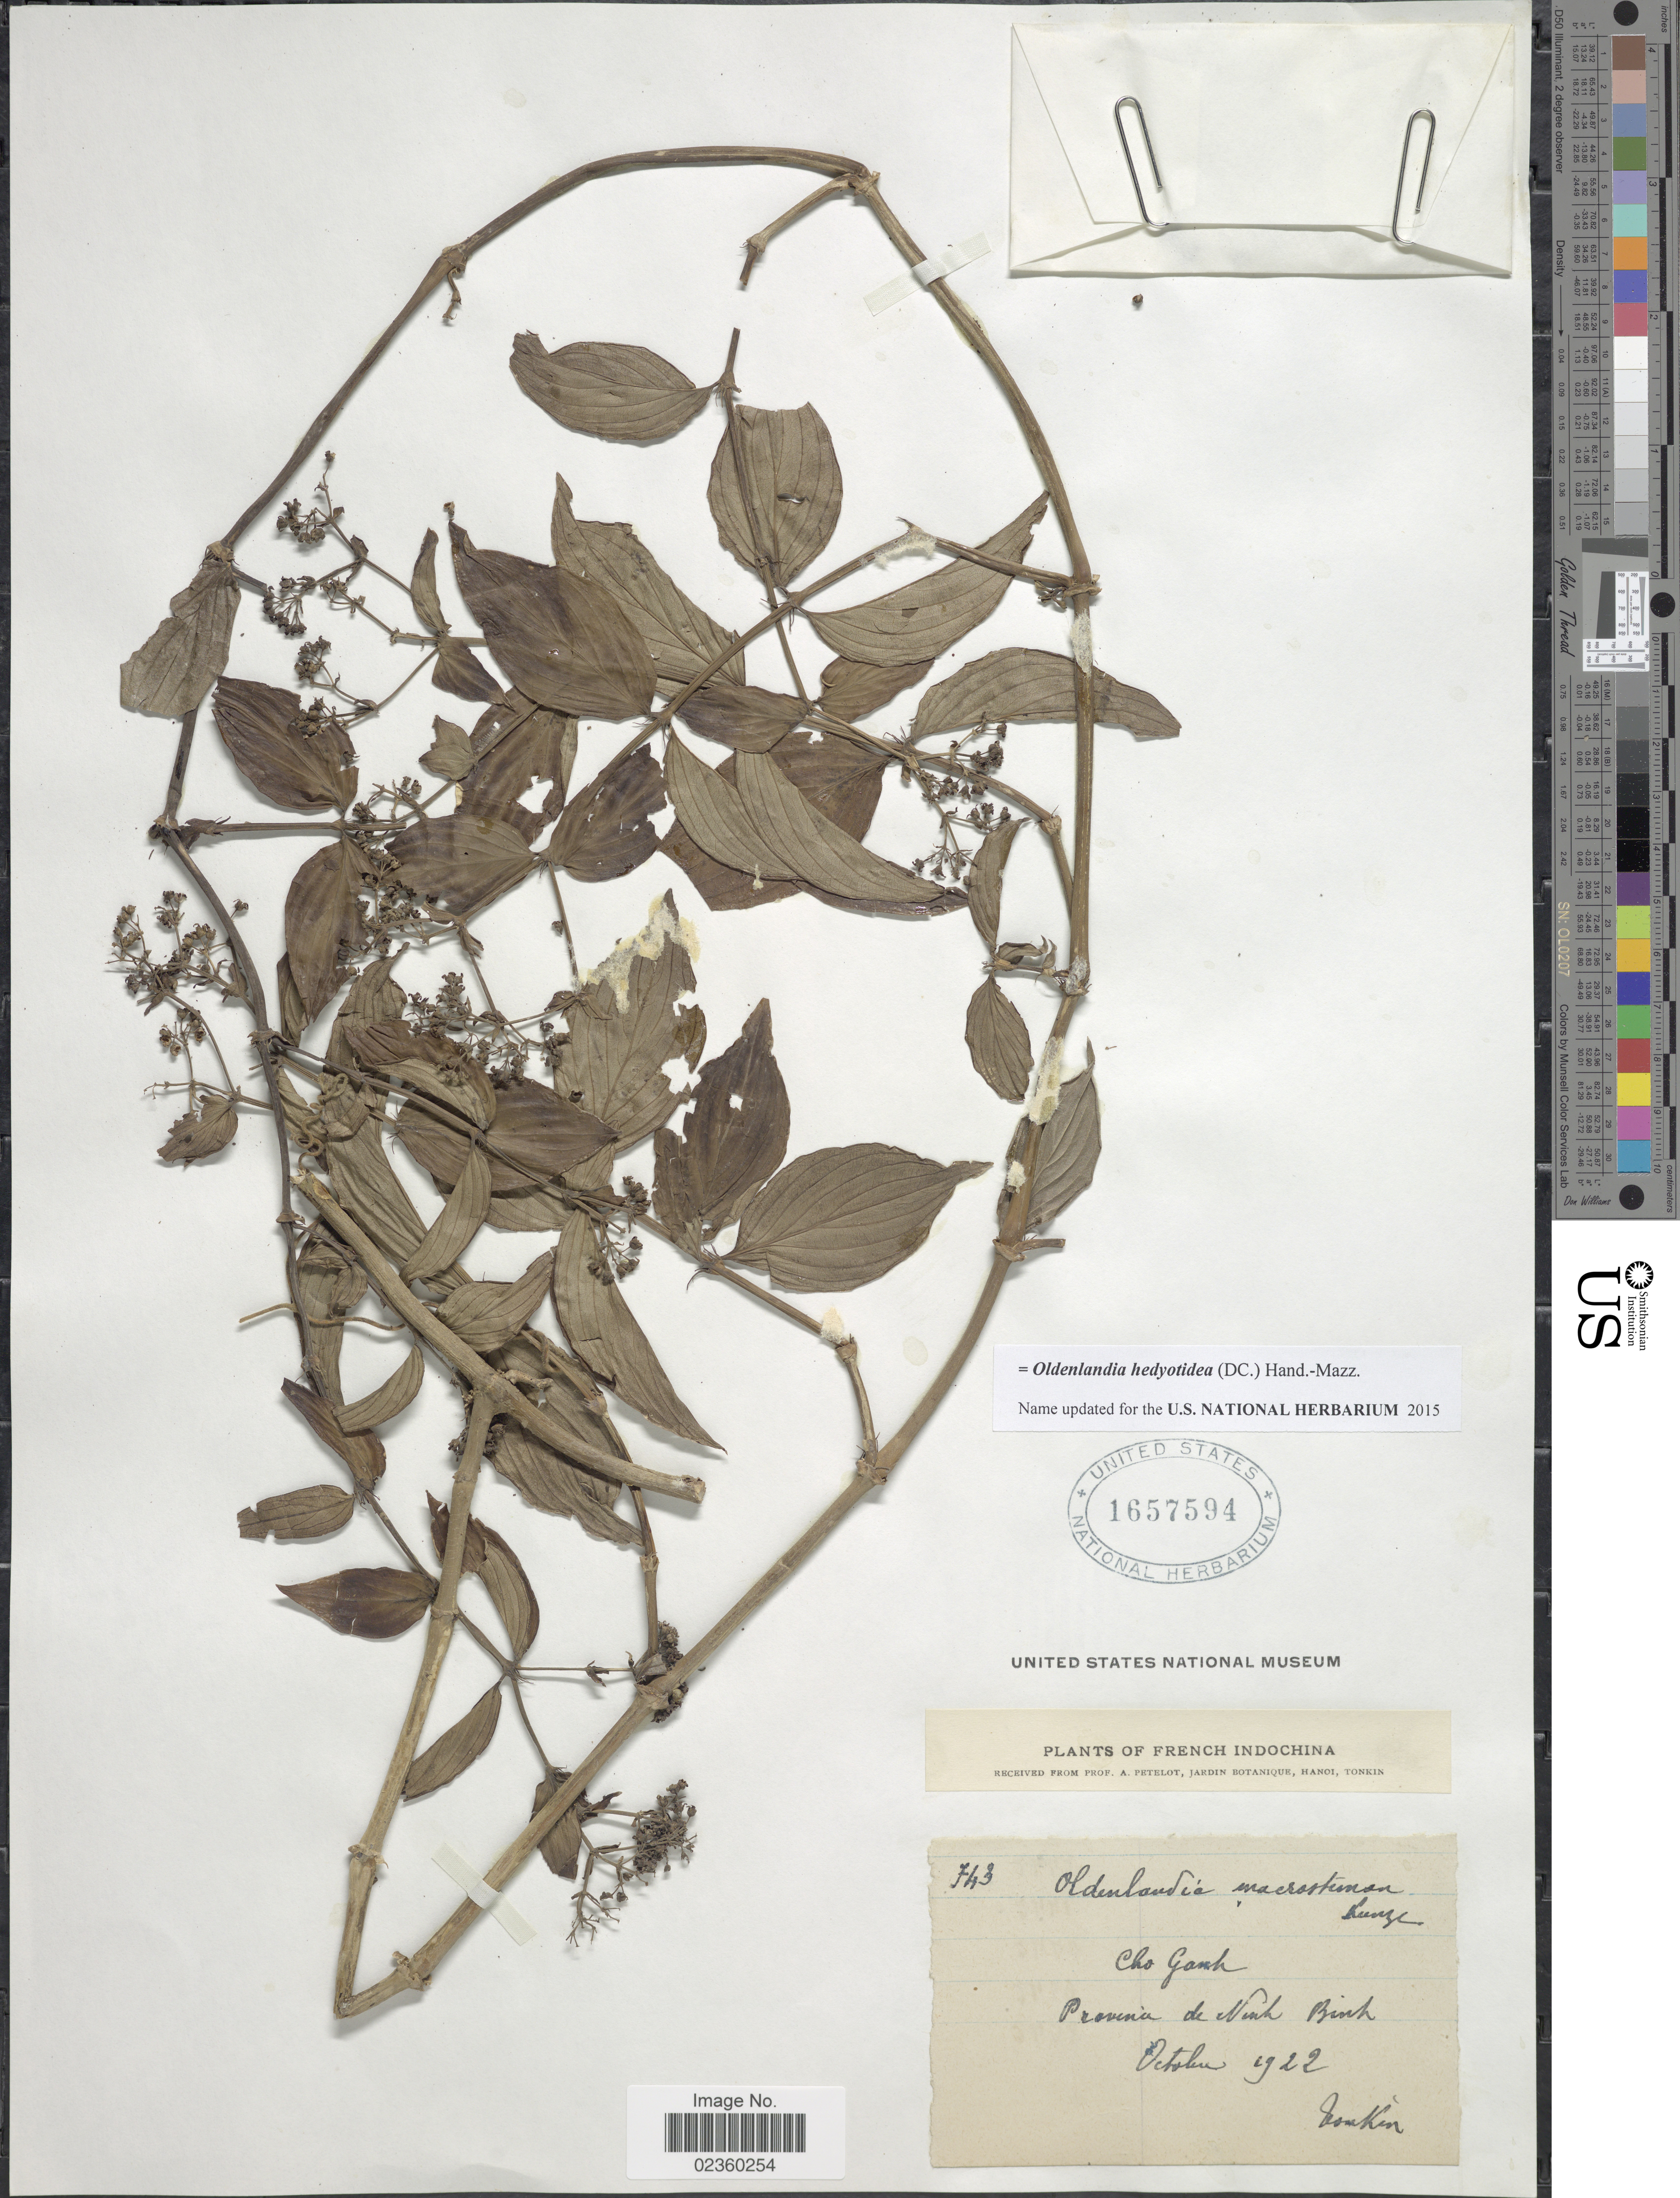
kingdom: Plantae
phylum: Tracheophyta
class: Magnoliopsida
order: Gentianales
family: Rubiaceae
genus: Dimetia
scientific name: Dimetia hedyotidea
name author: (DC.) T.C. Hsu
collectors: ex herb. Jardin Botanique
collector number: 743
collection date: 1922-10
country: Vietnam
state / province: Ninh Binh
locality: French Indochina, Tonkin, Cho Ganh, Provina de Ninh Binh.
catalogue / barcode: US 1657594